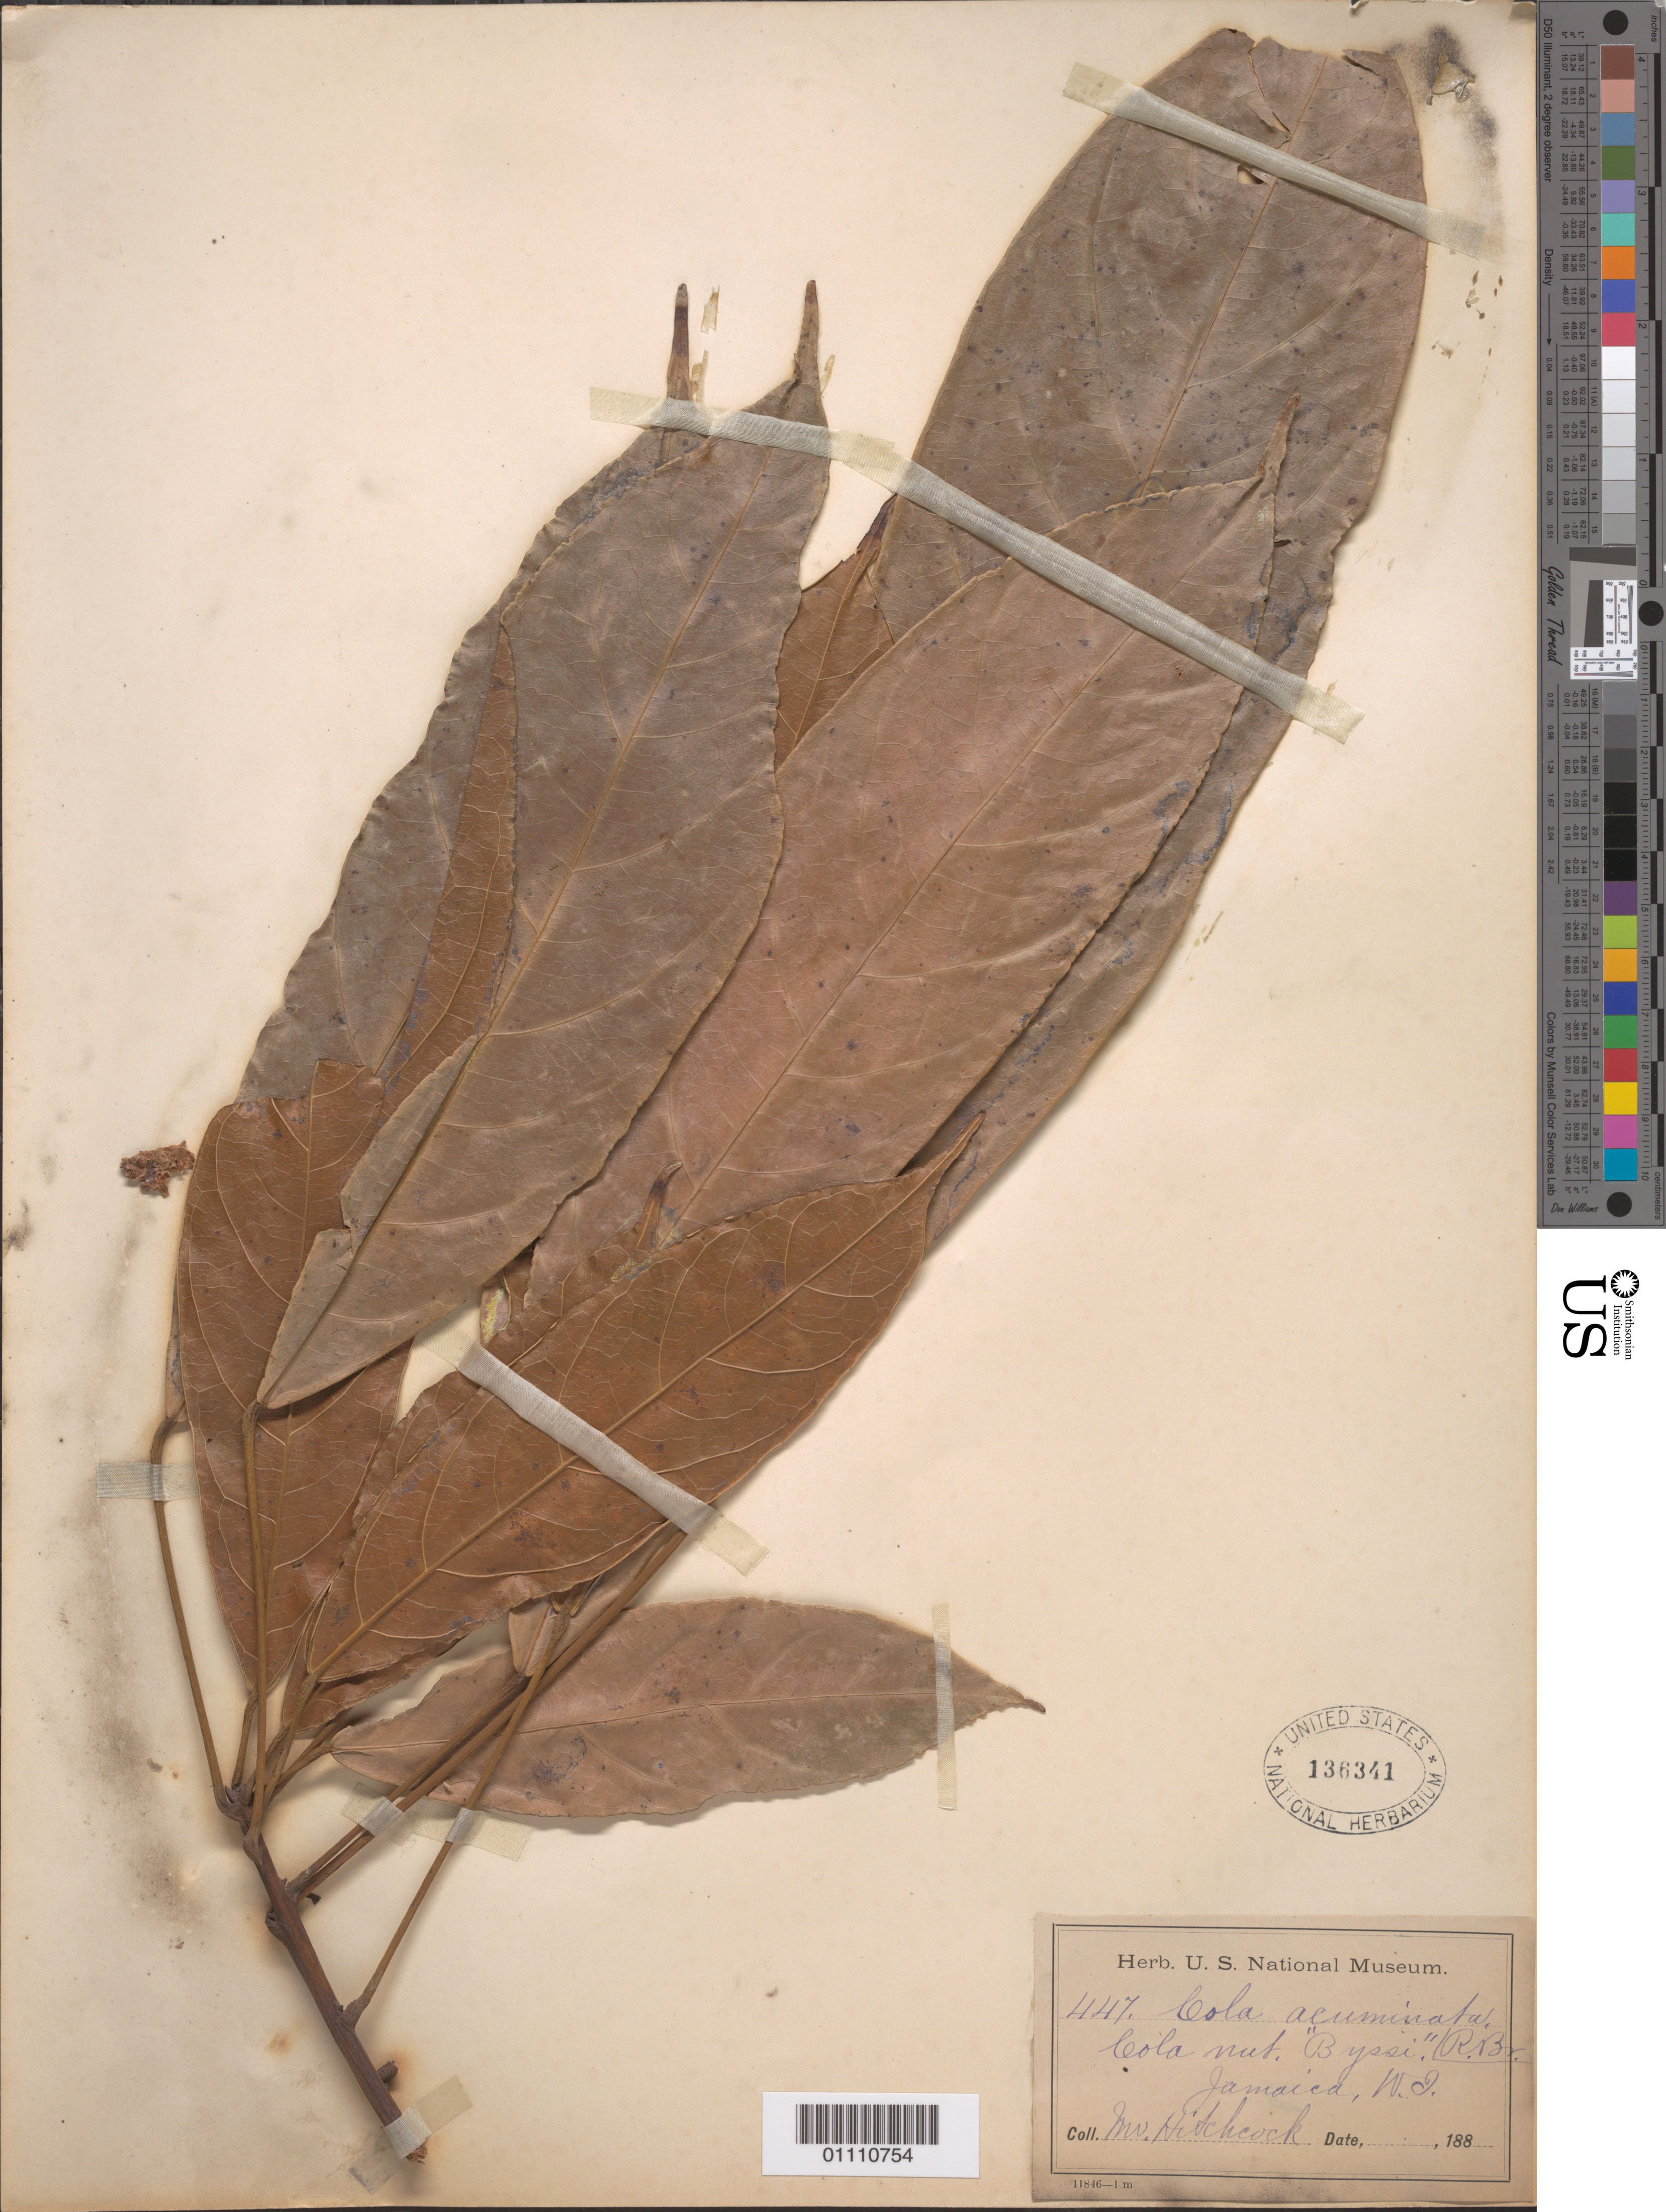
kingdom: Plantae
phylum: Tracheophyta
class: Magnoliopsida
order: Malvales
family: Malvaceae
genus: Cola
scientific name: Cola acuminata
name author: (P. Beauv.) Schott & Endl.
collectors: -- Hitchcock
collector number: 447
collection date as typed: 1880 to -- --- 1889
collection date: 1880/1889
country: Jamaica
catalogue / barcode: US 136341